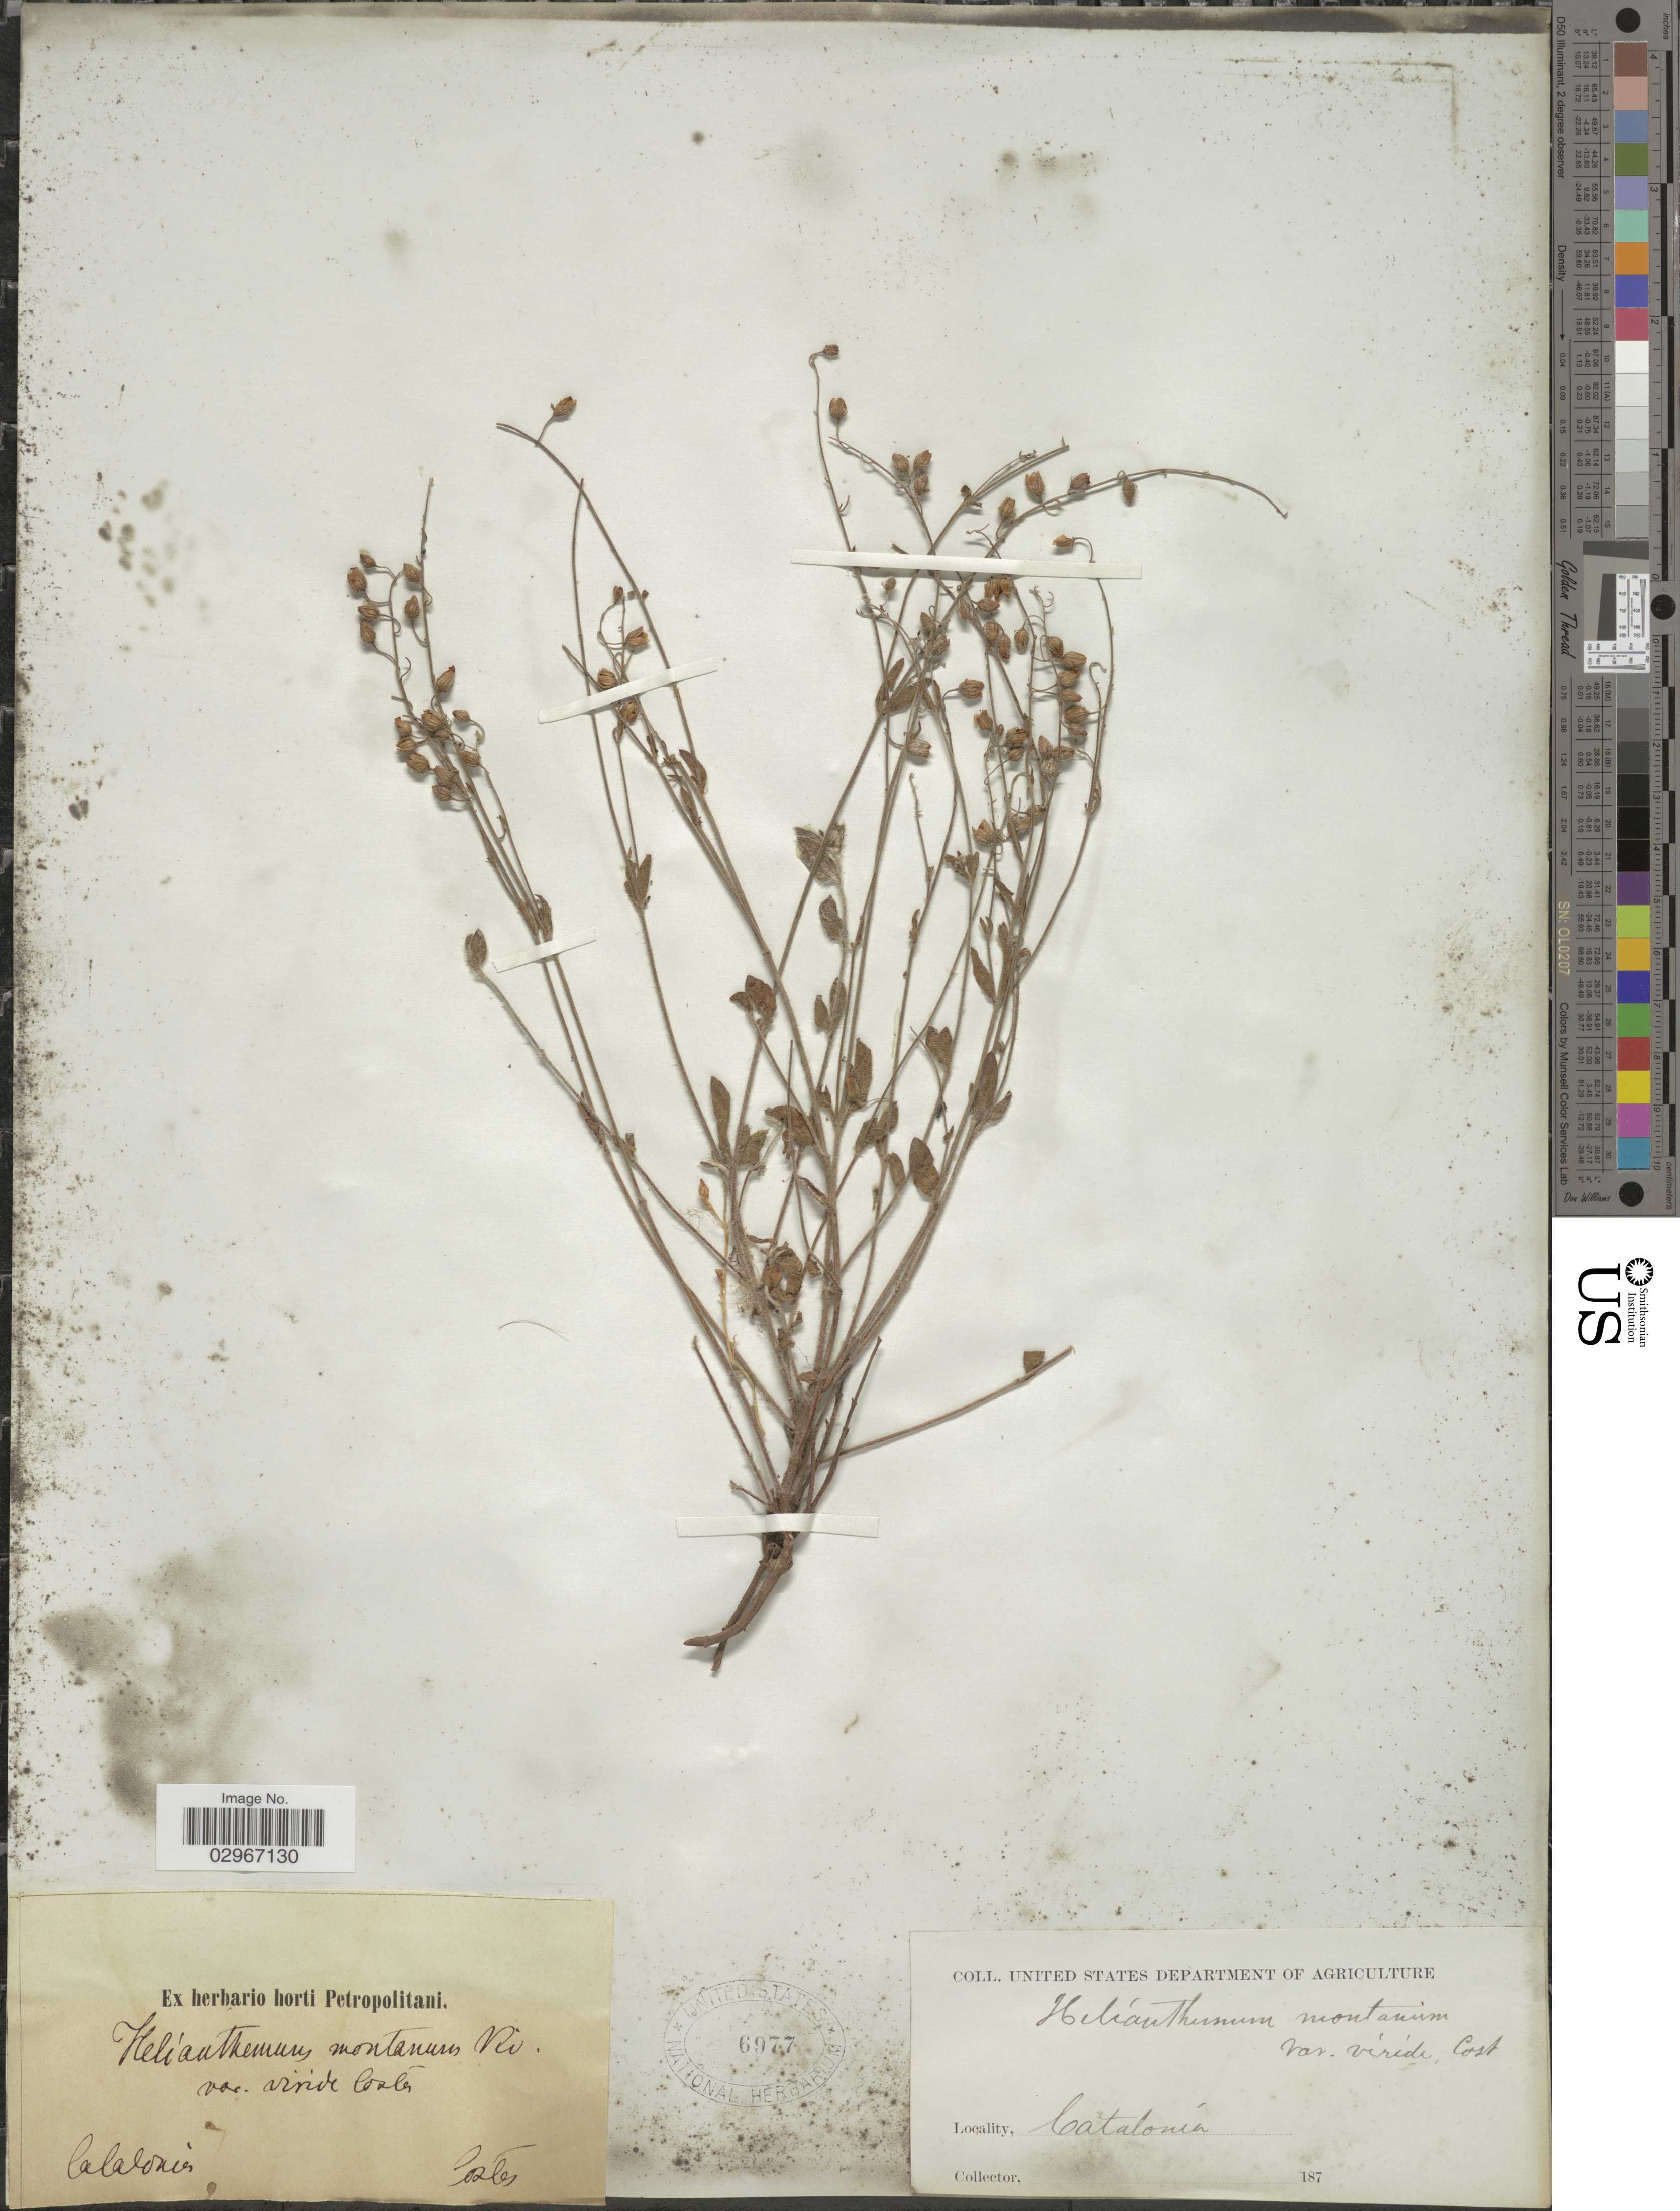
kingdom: Plantae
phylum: Tracheophyta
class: Magnoliopsida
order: Malvales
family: Cistaceae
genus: Helianthemum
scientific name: Helianthemum montanum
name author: Vis.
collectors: ex Herb. Horti Bot. Petropolitani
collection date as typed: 187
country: Spain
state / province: Catalunya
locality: Catalonia. Calalonis, Costes.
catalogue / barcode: US 6977